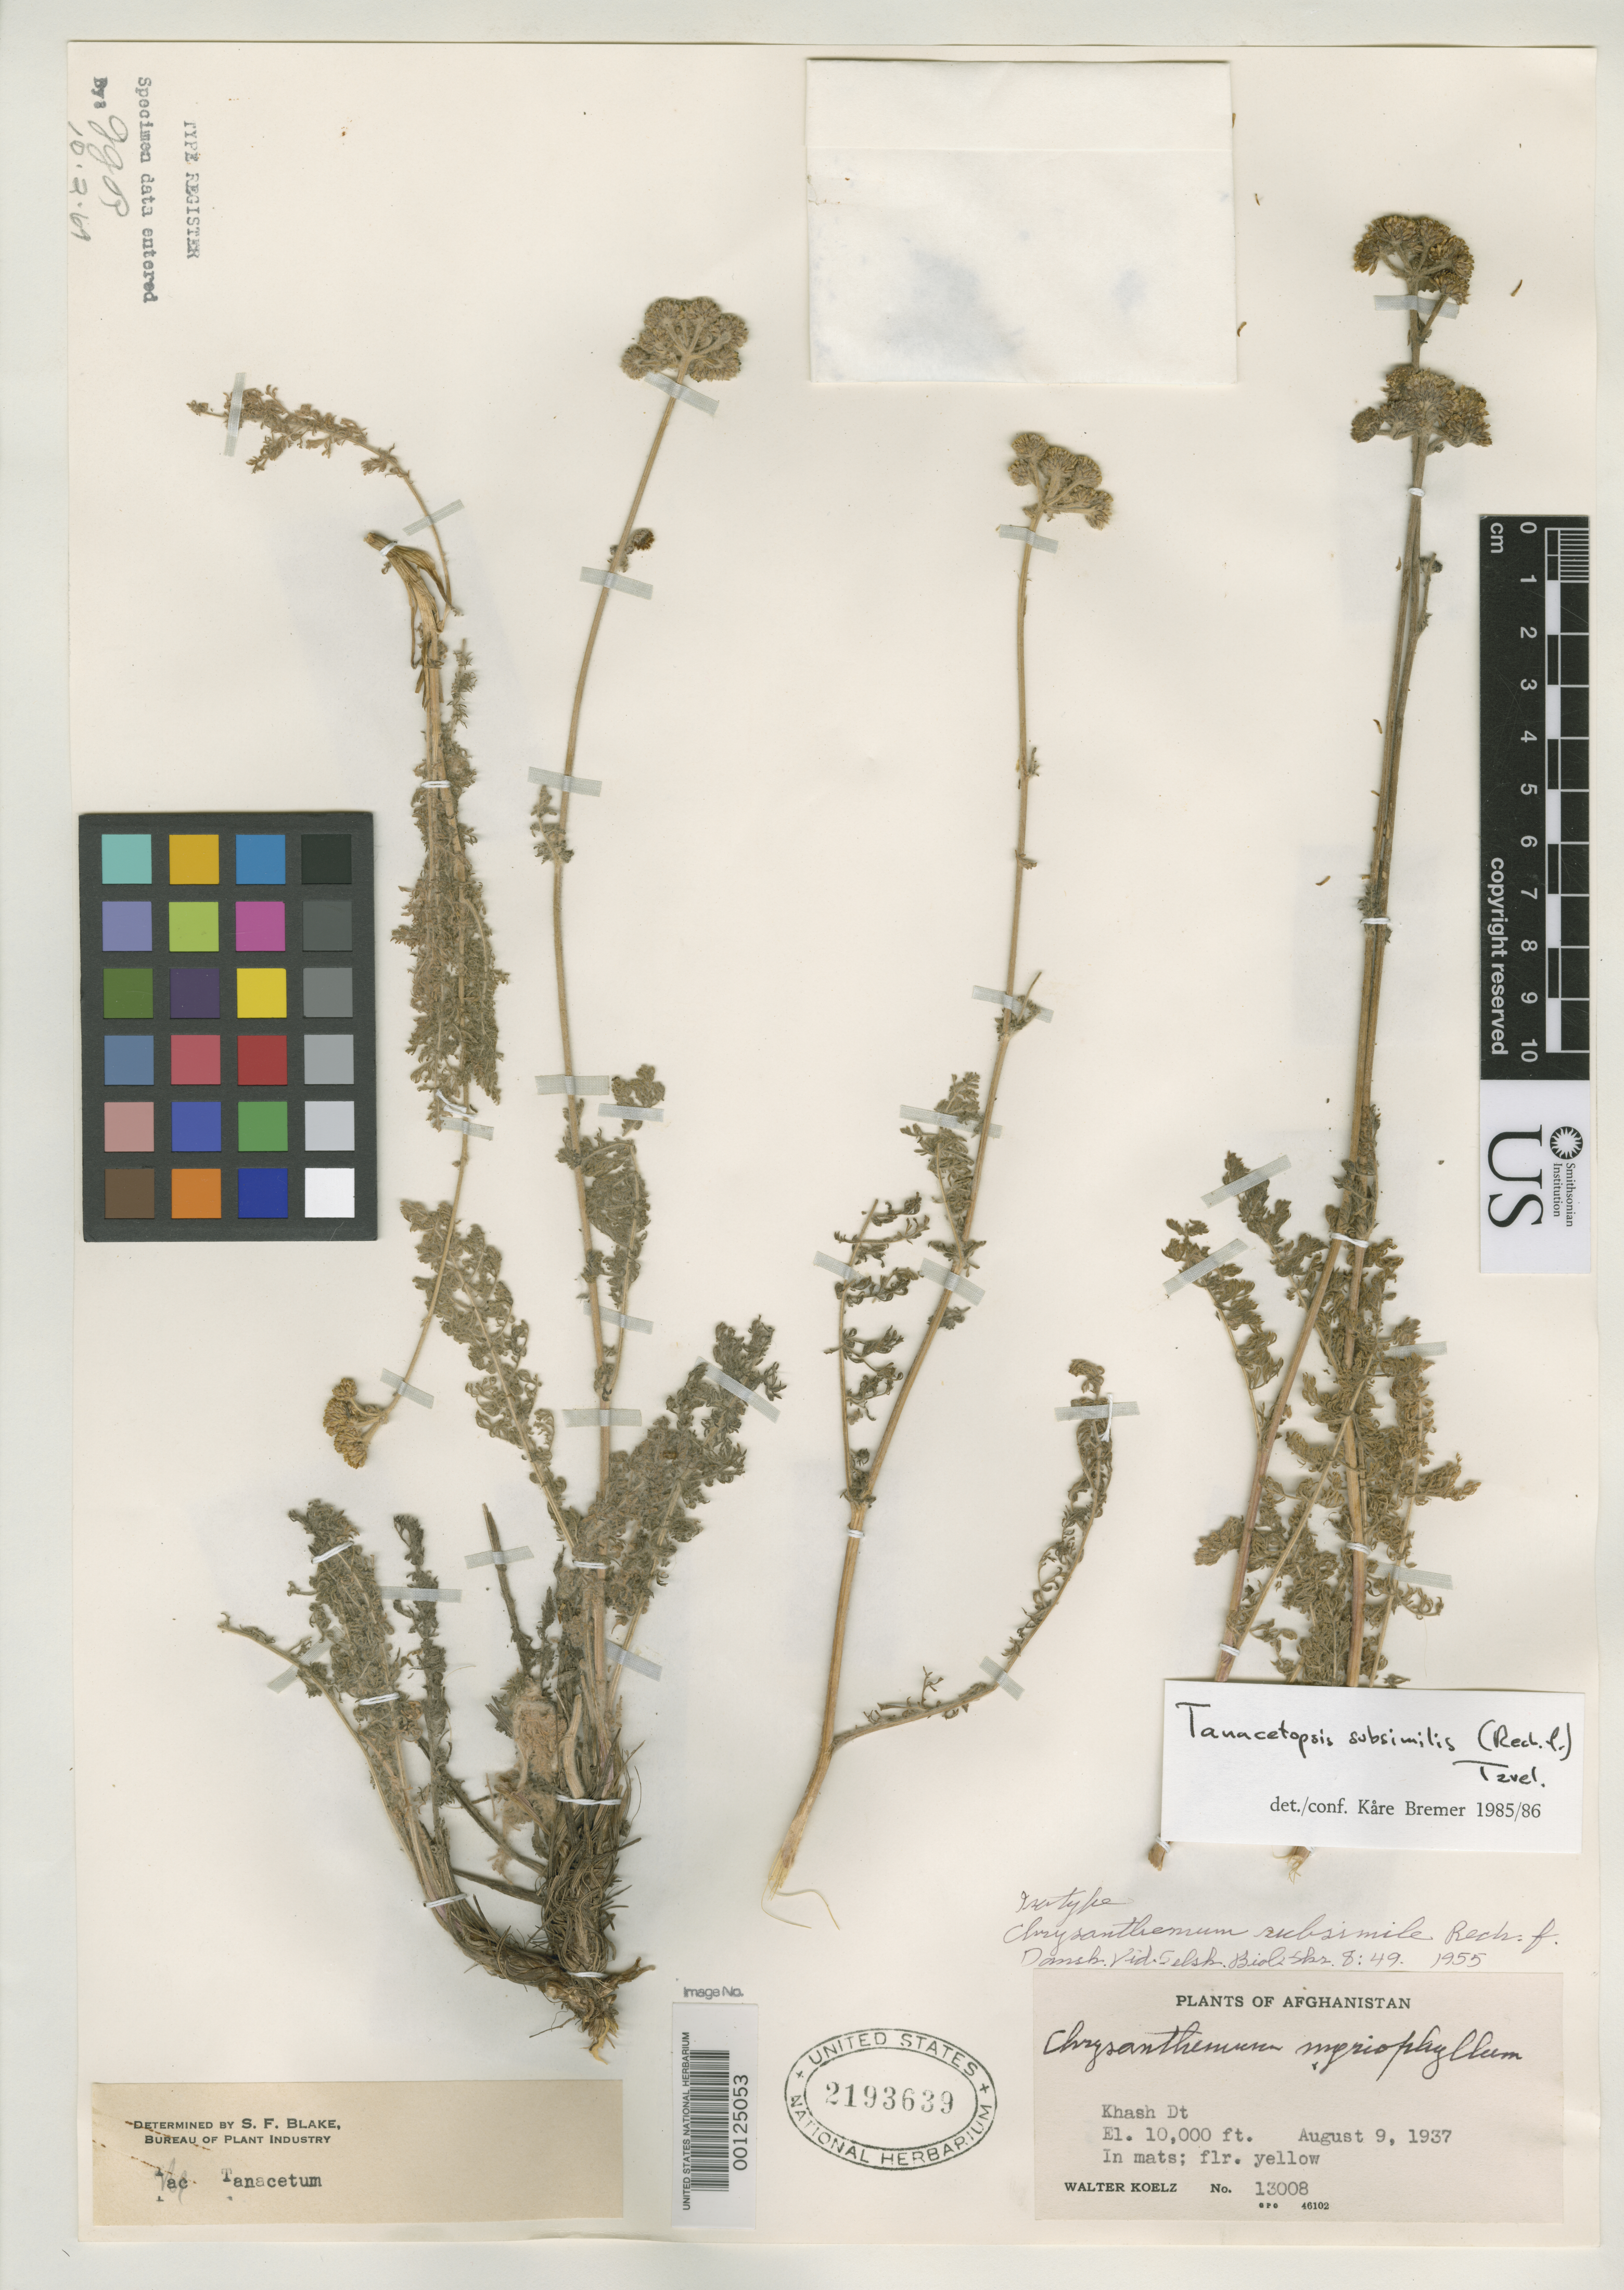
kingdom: Plantae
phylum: Tracheophyta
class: Magnoliopsida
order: Asterales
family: Asteraceae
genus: Chrysanthemum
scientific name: Chrysanthemum subsimile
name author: Rech. f.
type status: Isotype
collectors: W. N. Koelz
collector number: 13008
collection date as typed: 09 Aug 1937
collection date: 1937-08-09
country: Afghanistan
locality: Khash Desert.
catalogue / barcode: US 2193639